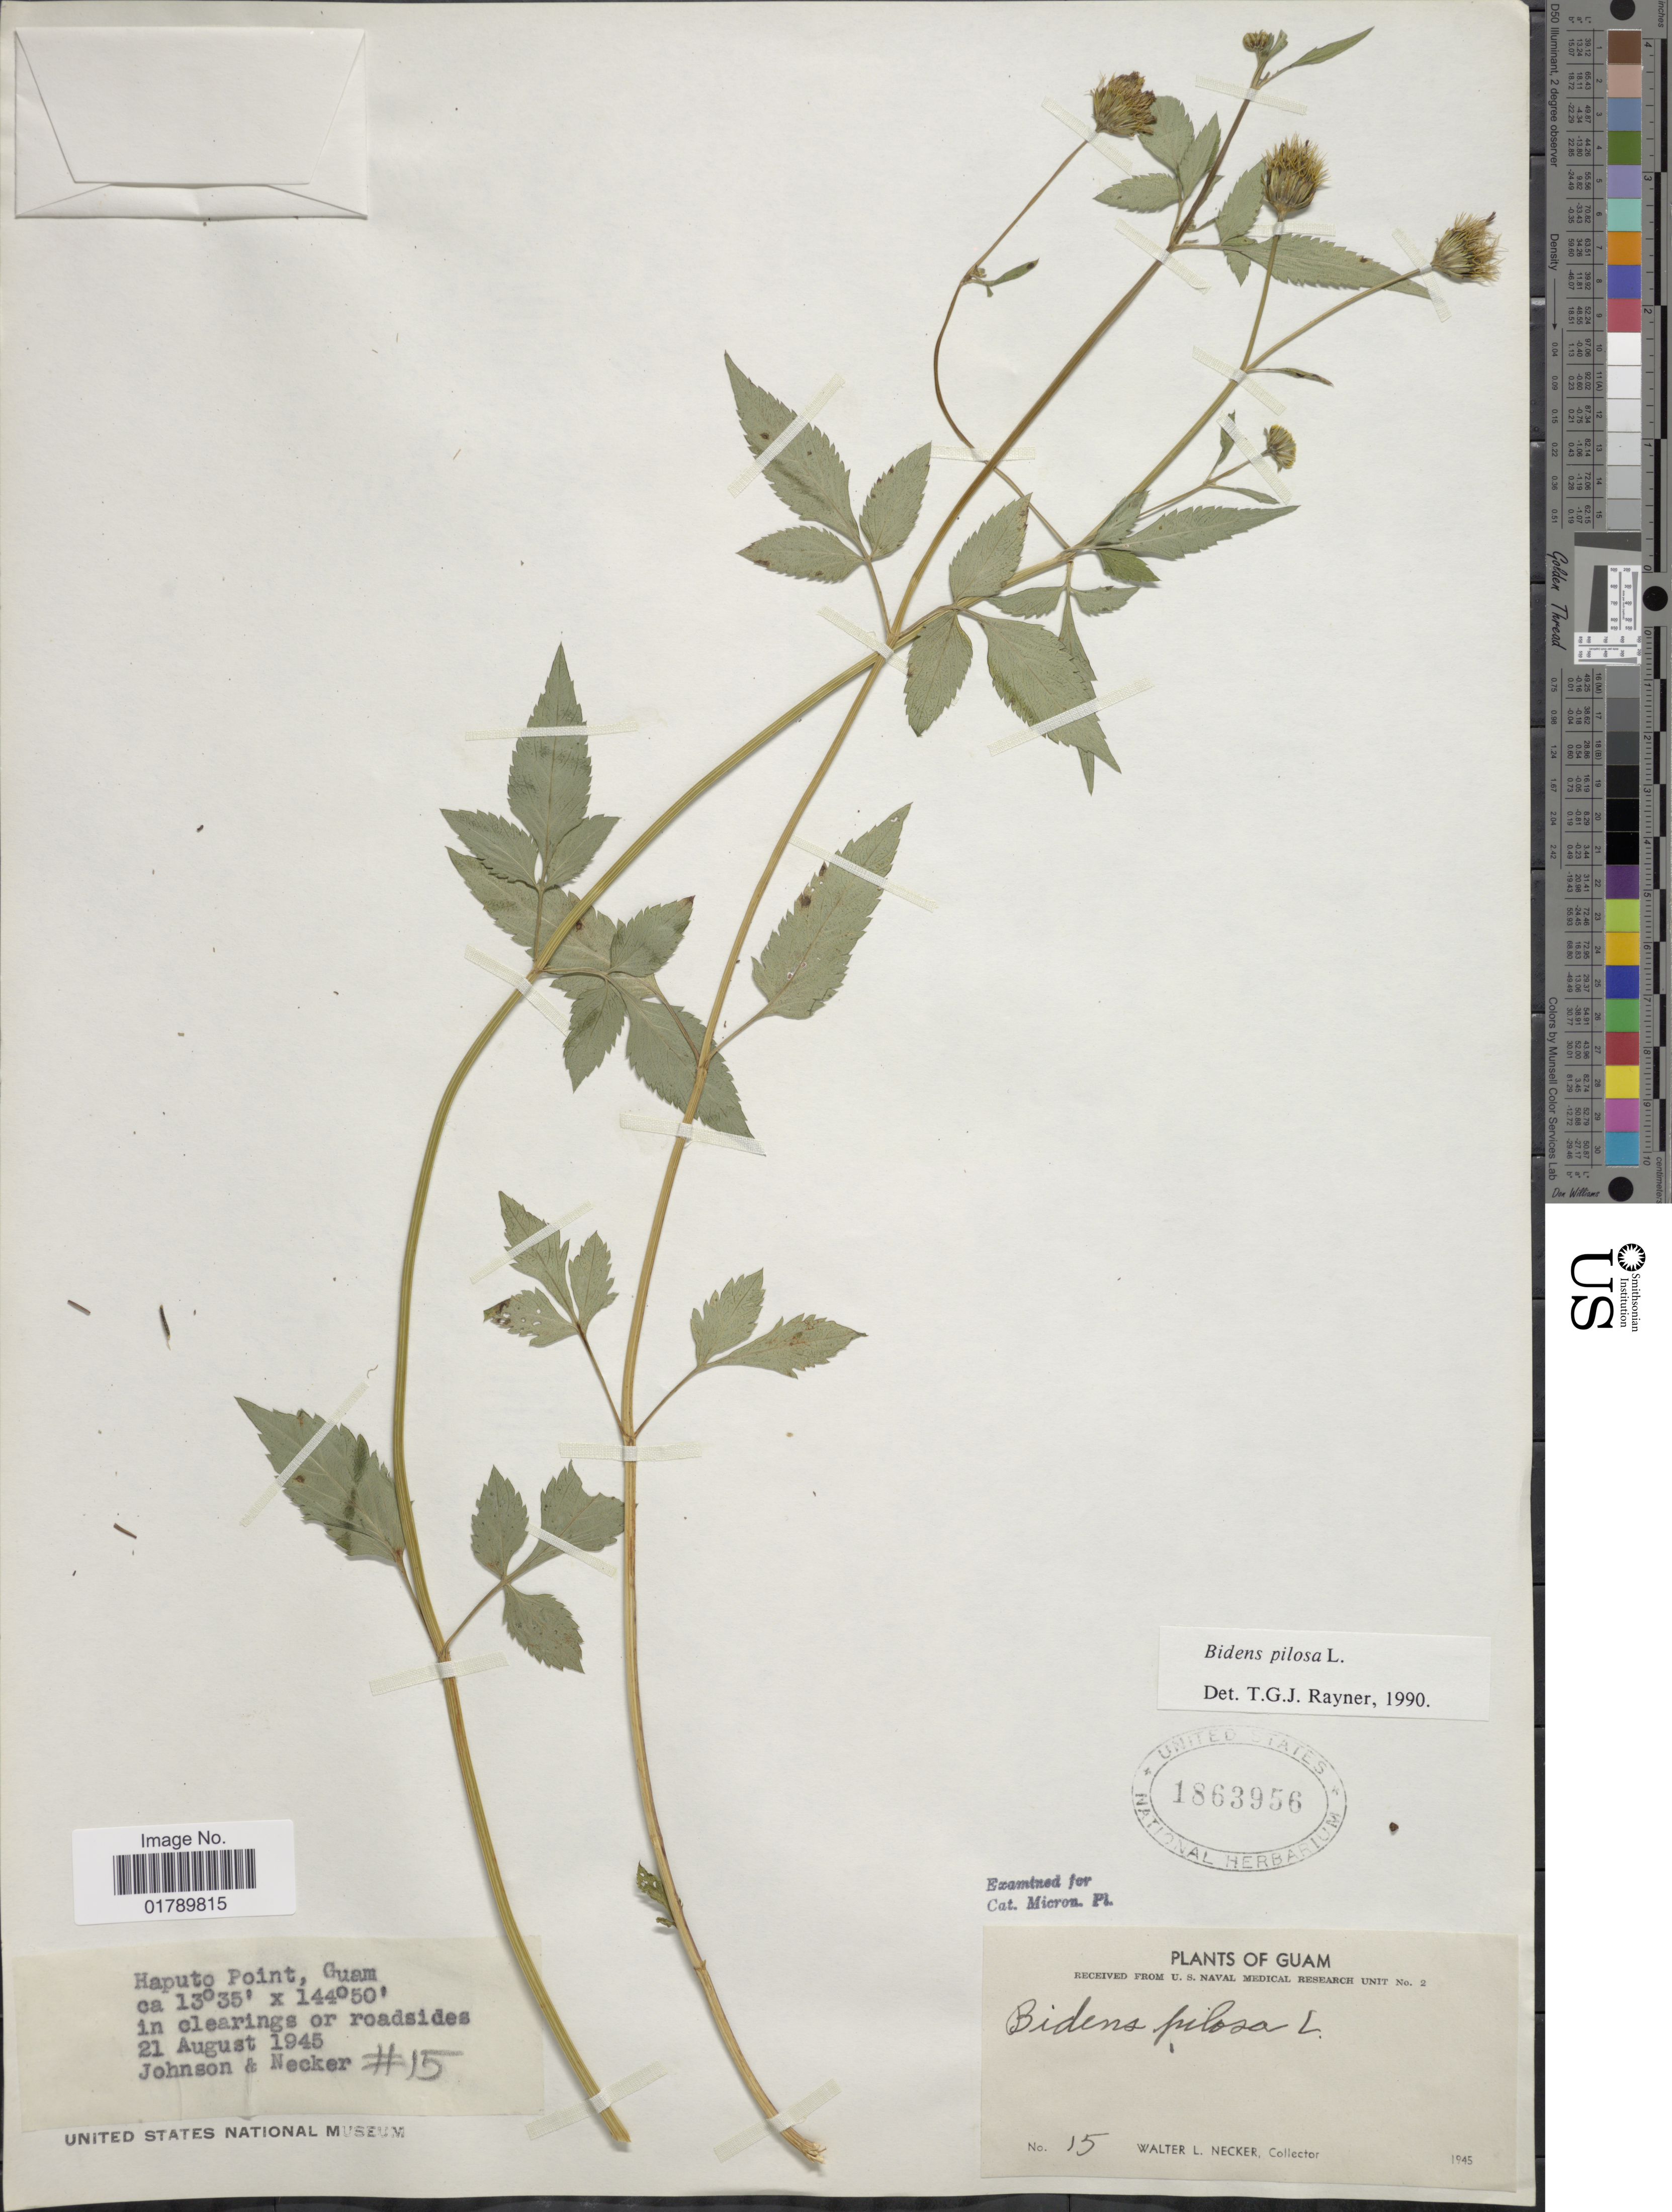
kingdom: Plantae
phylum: Tracheophyta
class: Magnoliopsida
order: Asterales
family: Asteraceae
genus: Bidens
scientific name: Bidens pilosa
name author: L.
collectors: W. L. Necker, -- Johnson & -. Necker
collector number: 15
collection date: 1945-08-21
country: Guam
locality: Haputo Point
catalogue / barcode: US 1863956